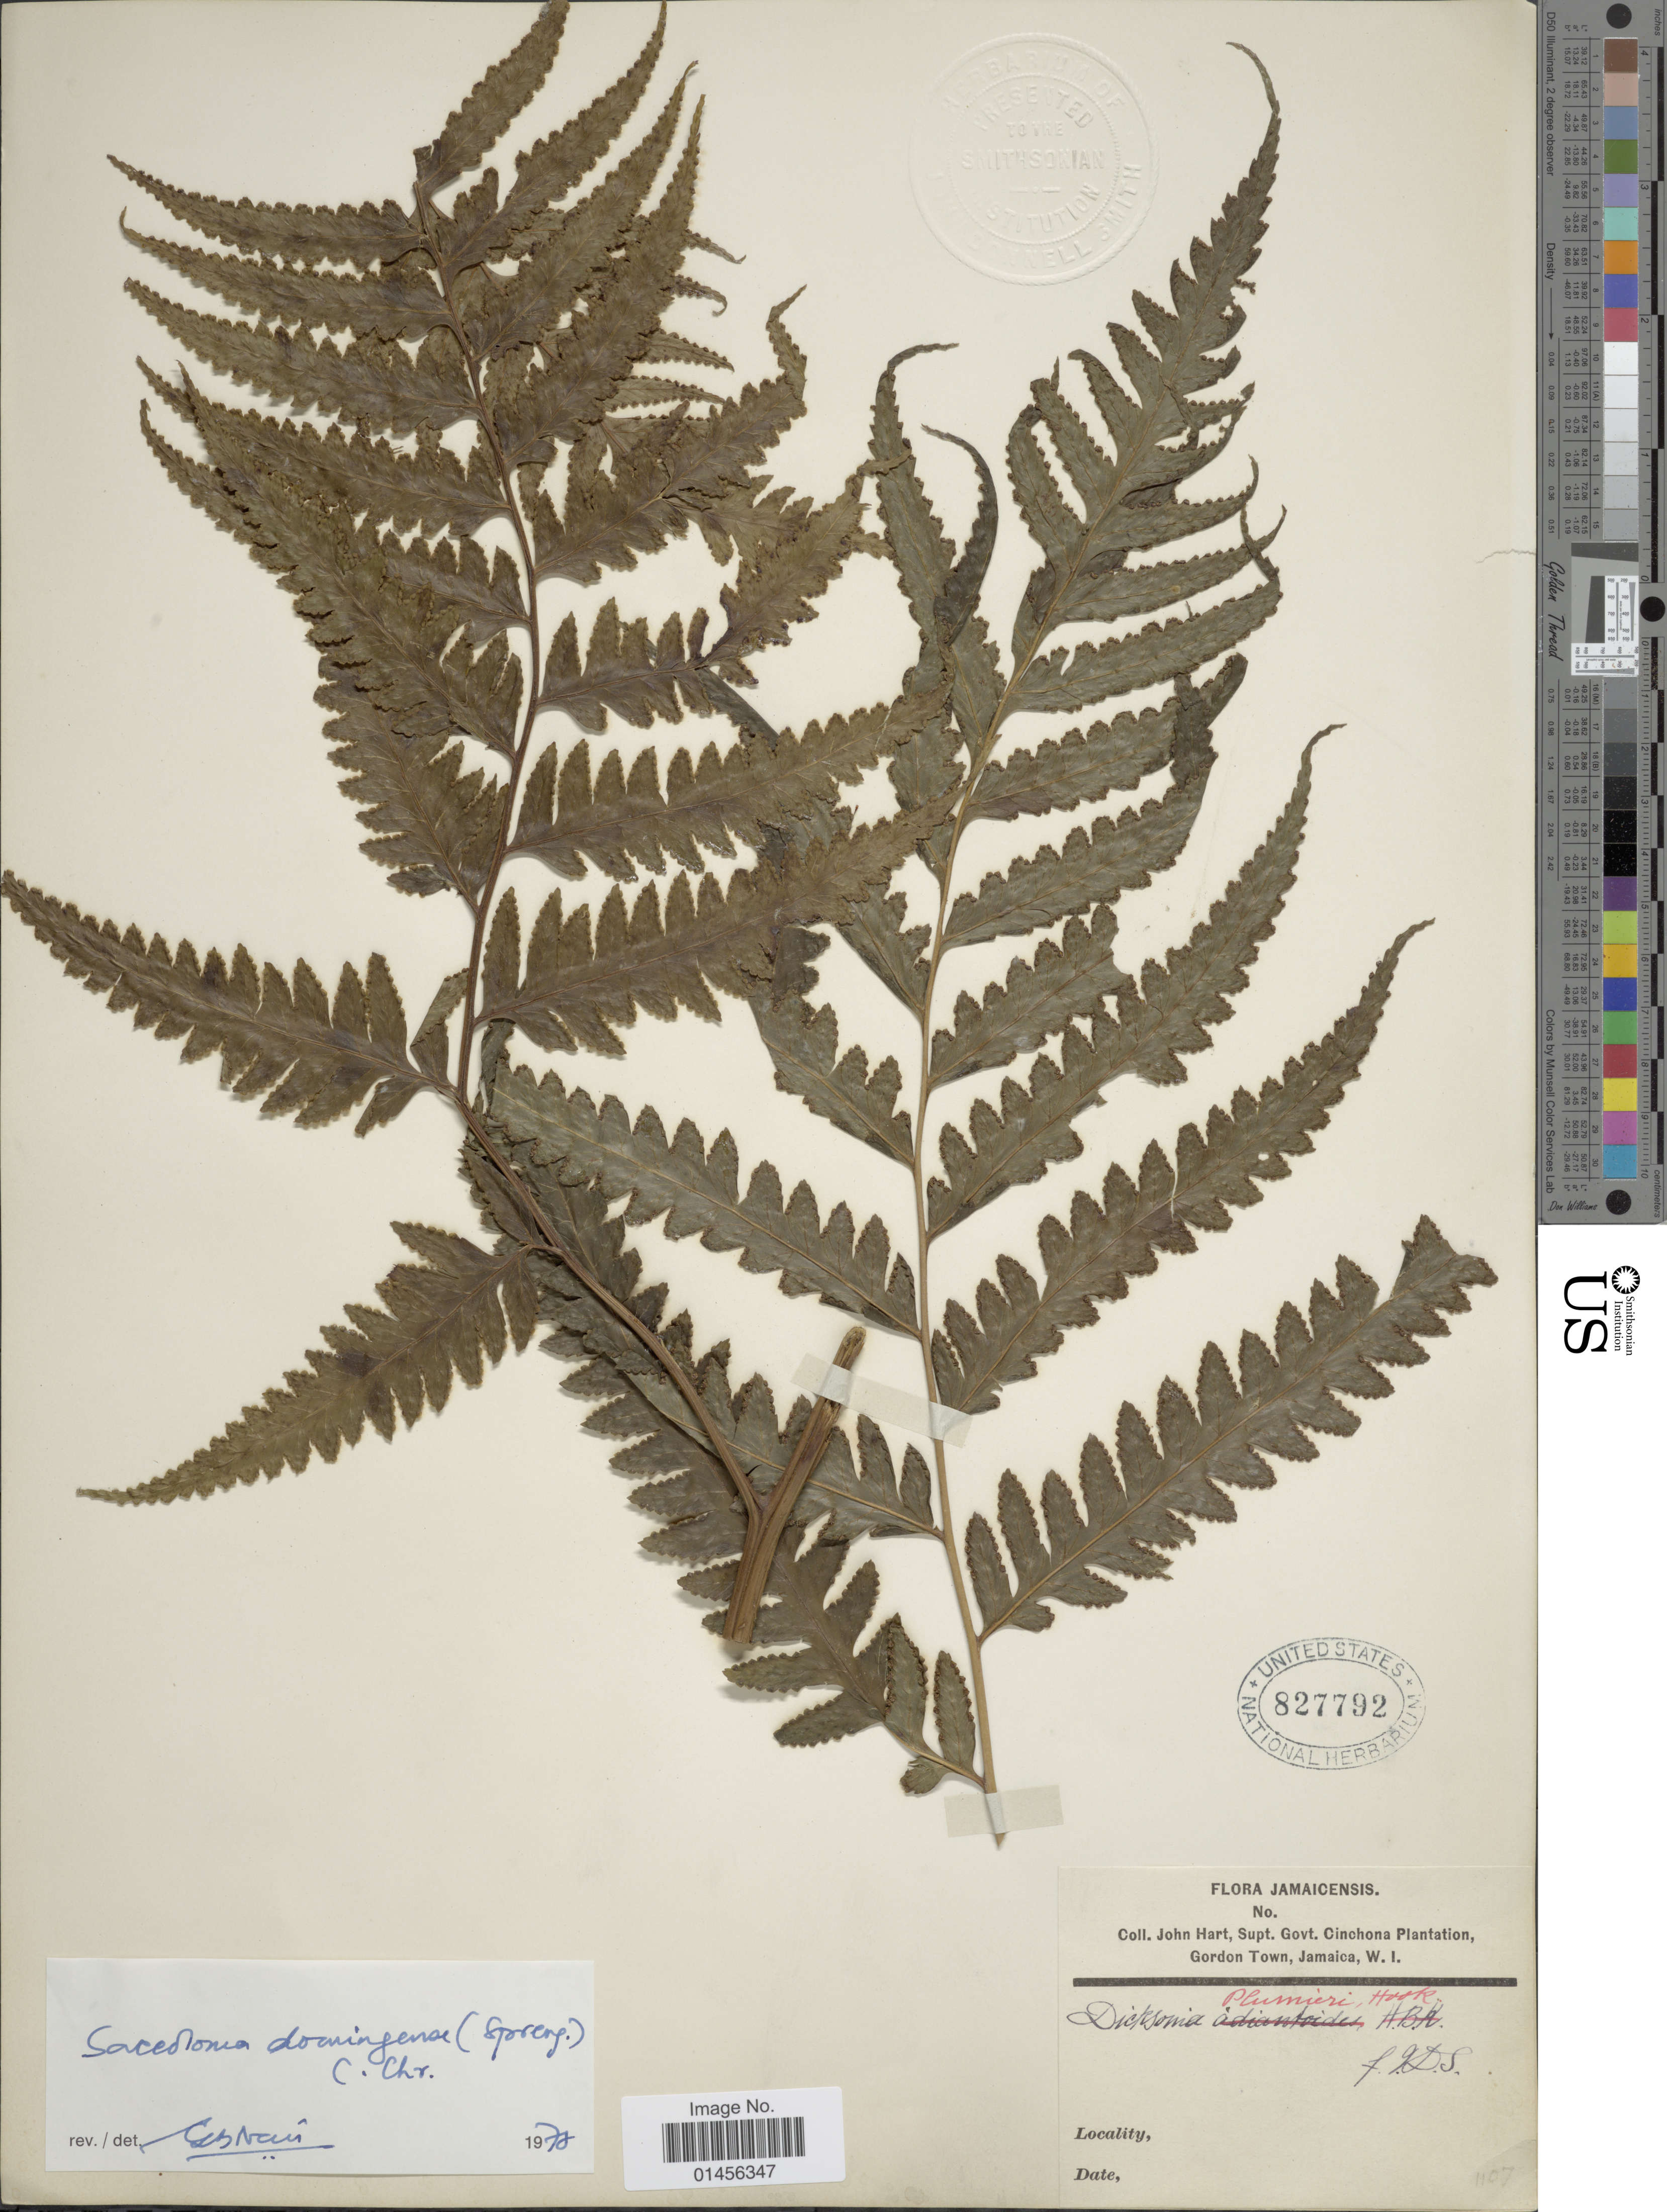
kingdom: Plantae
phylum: Tracheophyta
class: Polypodiopsida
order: Polypodiales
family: Saccolomataceae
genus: Saccoloma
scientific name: Saccoloma domingense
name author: (Spreng.) C. Chr.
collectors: J. H. Hart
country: Jamaica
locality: Gordon Town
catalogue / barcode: US 827792